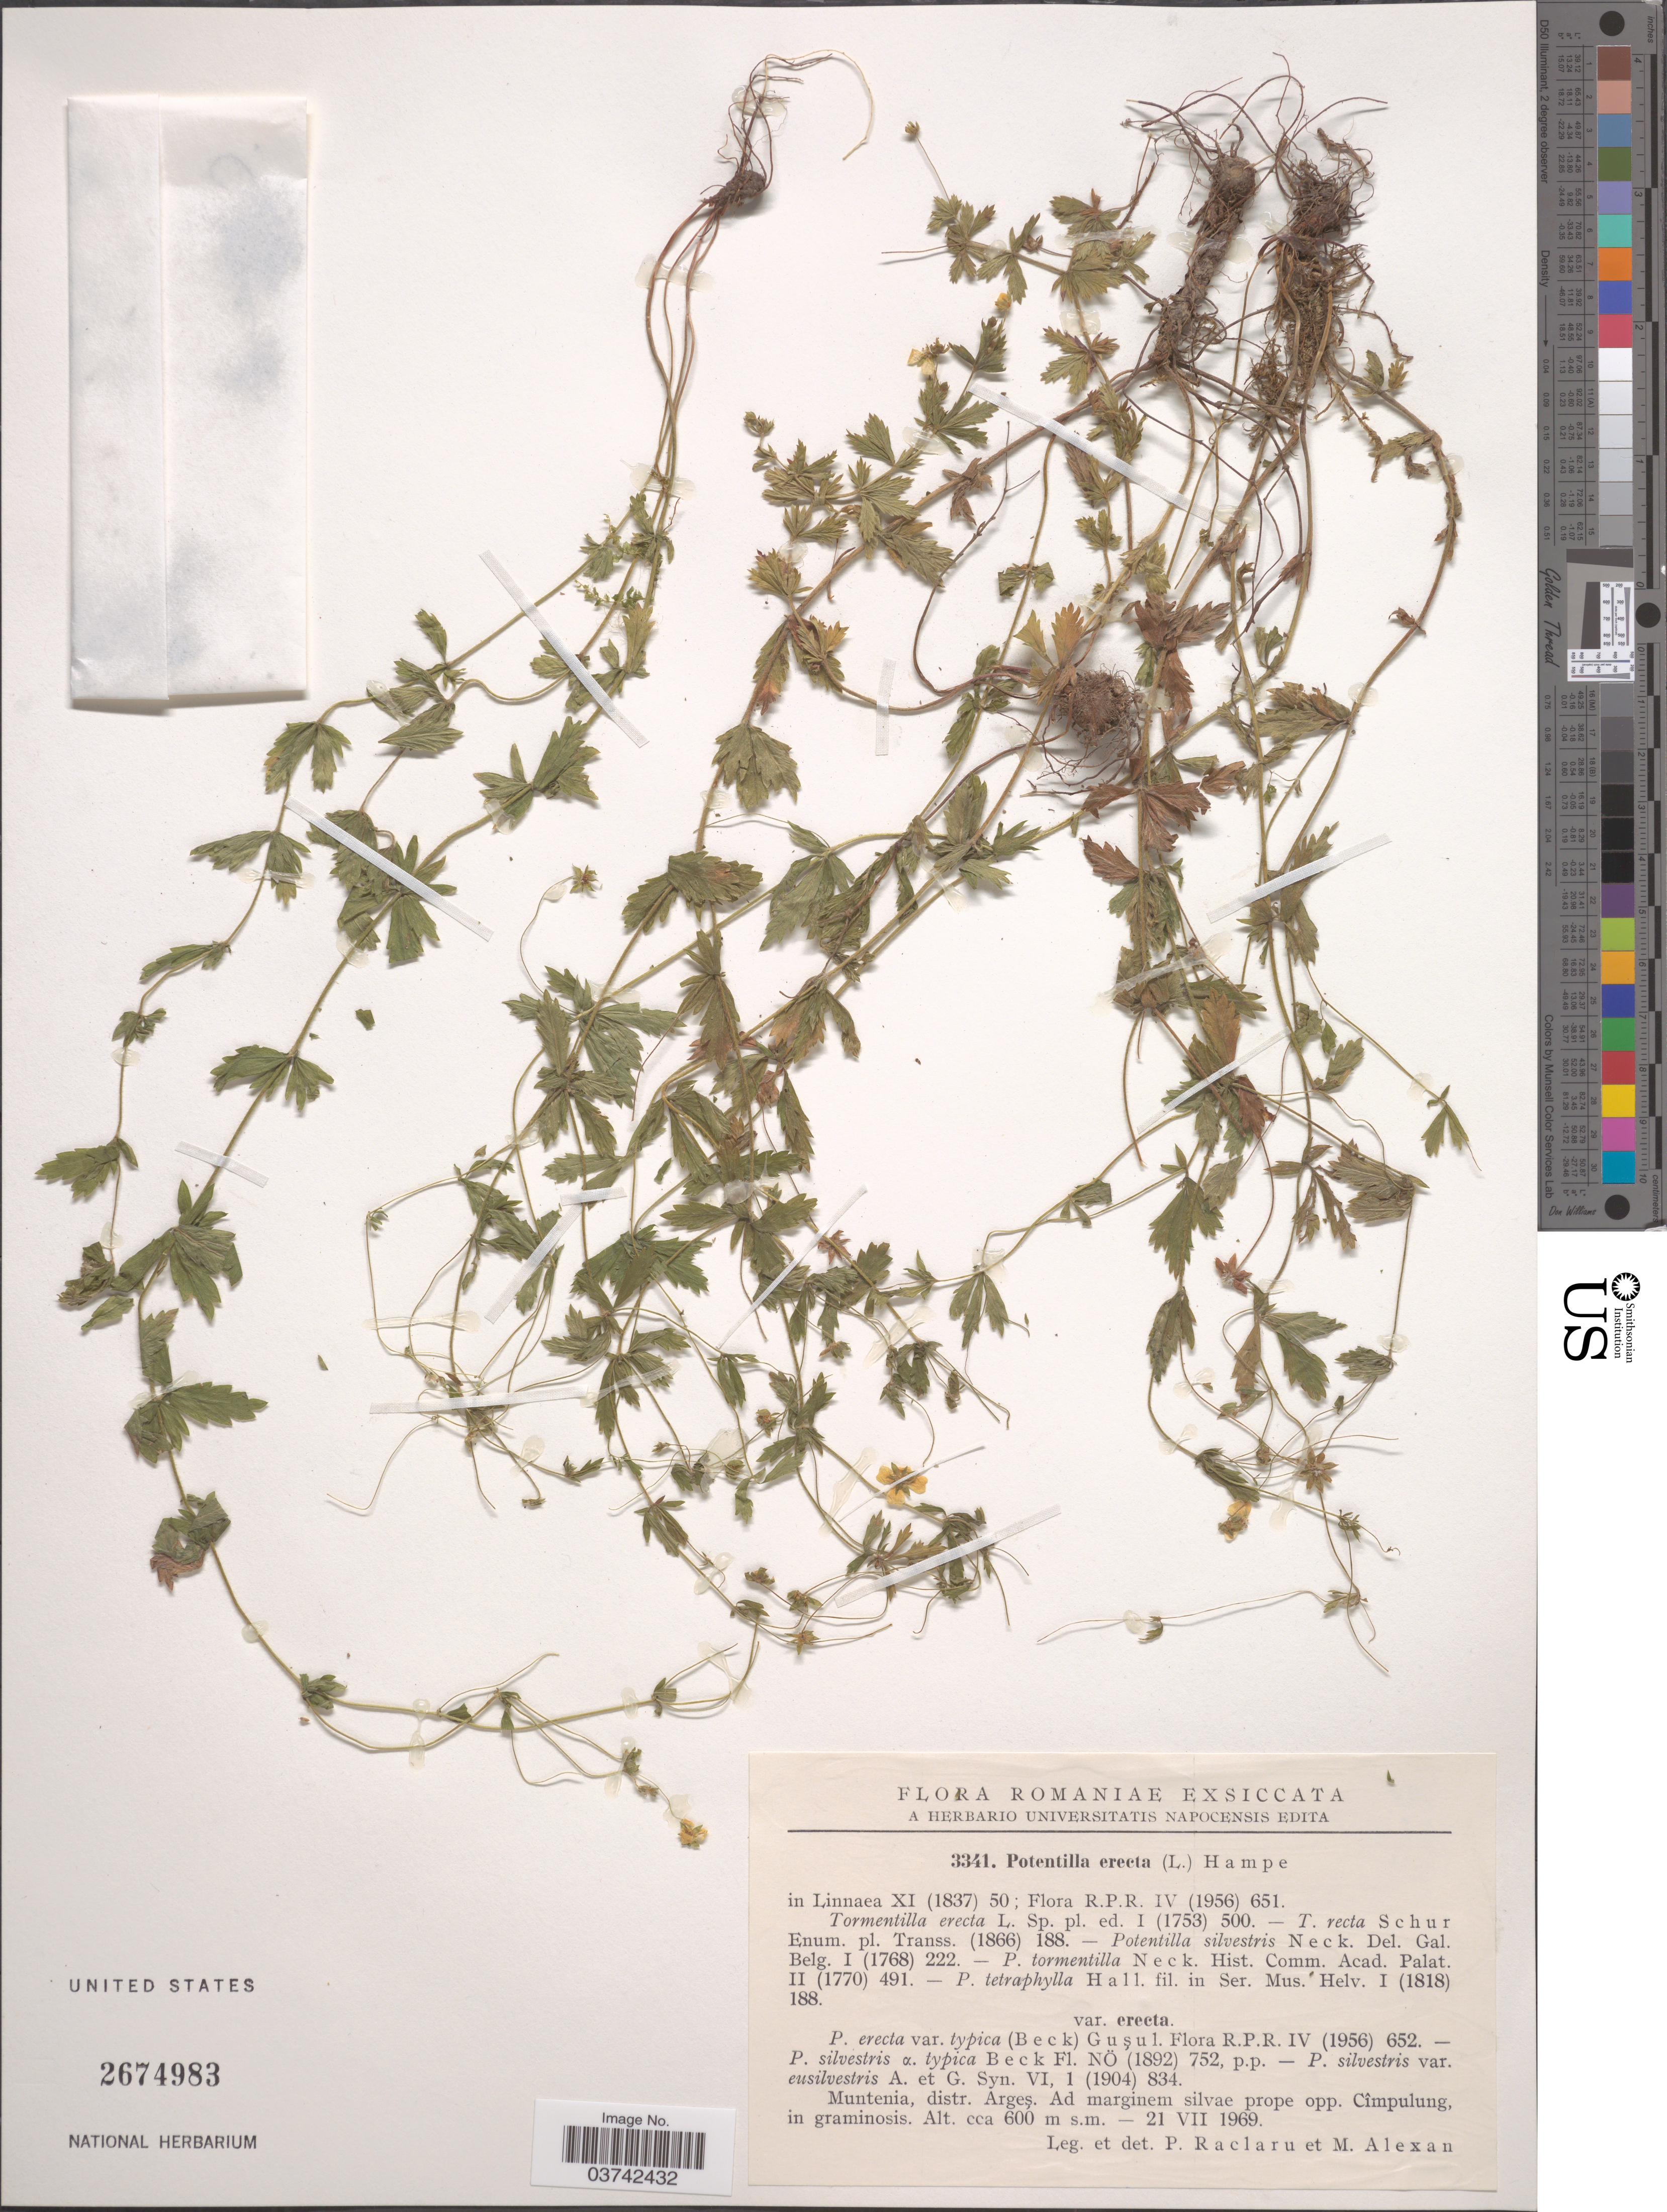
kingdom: Plantae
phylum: Tracheophyta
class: Magnoliopsida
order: Rosales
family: Rosaceae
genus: Potentilla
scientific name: Potentilla erecta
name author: (L.) Raeusch.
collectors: P. Raclaru & M. Alexan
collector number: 3341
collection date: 1969-07-21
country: Romania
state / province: Arges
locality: Muntenia, distr. Argeş. Ad marginem silvae prope opp. Cîmpulung.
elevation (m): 600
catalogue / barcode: US 2674983